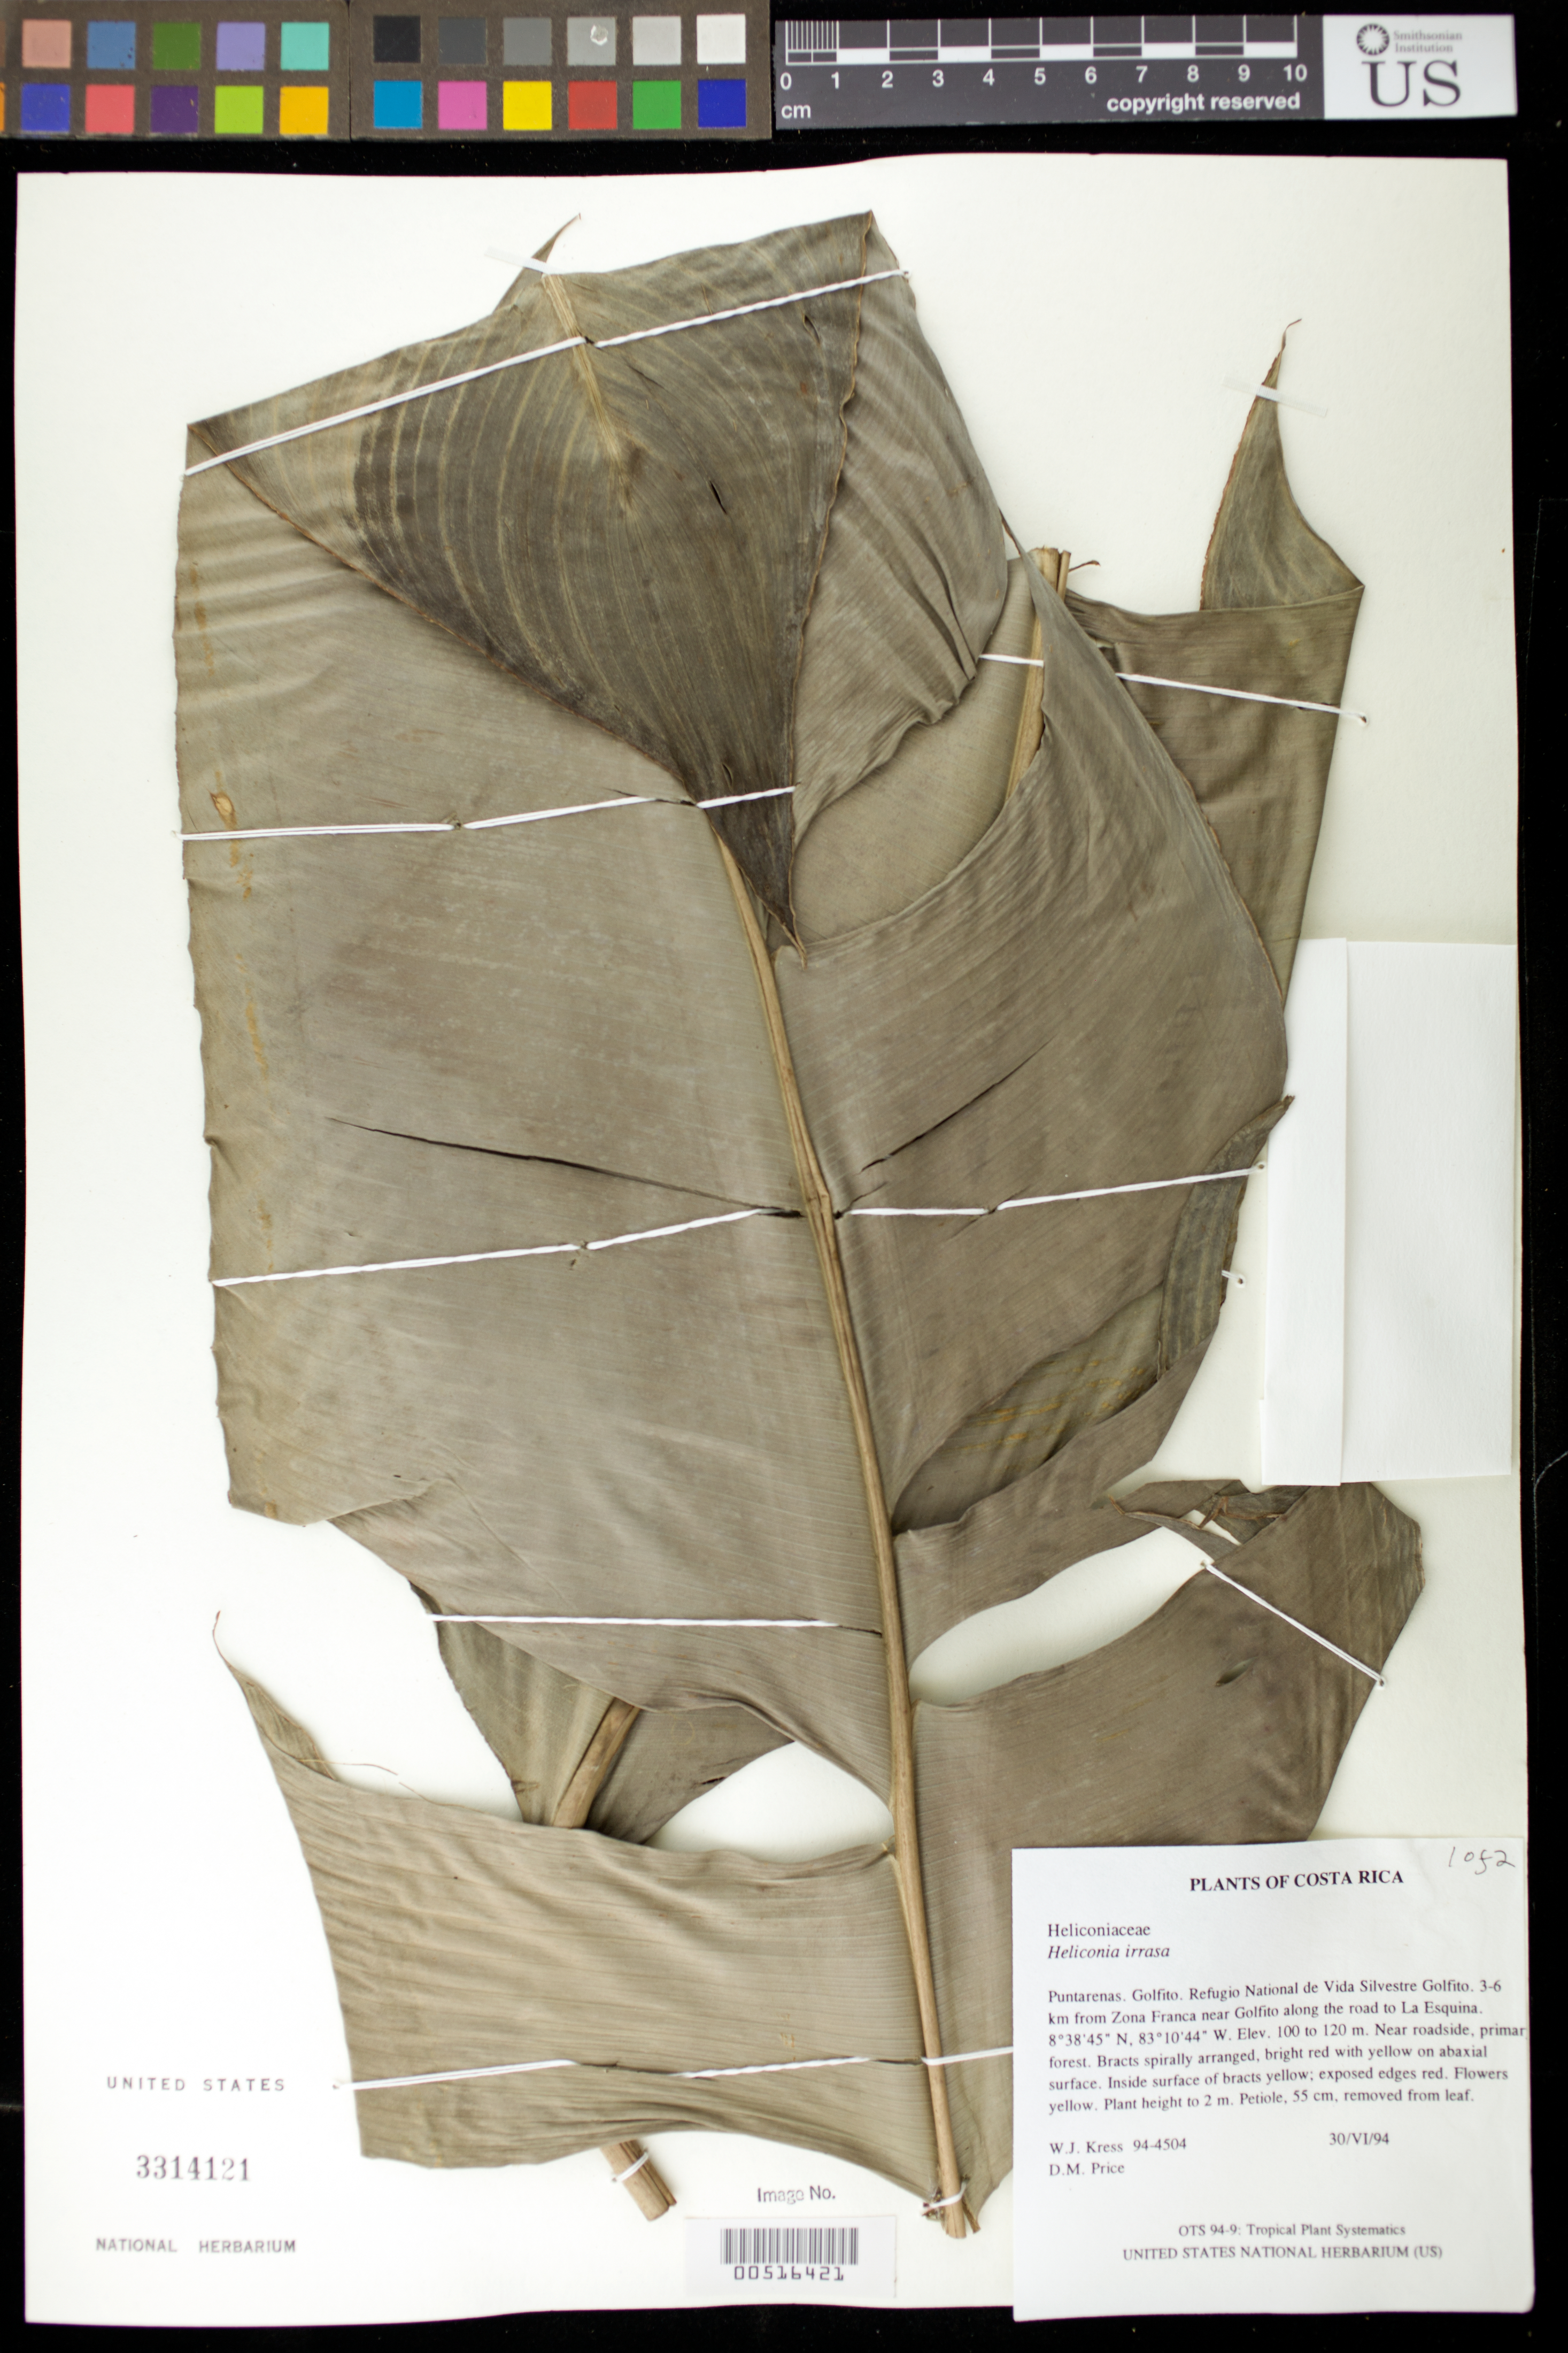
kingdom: Plantae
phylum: Tracheophyta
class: Liliopsida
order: Zingiberales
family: Heliconiaceae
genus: Heliconia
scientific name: Heliconia irrasa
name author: Lane ex R.R. Sm.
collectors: W. J. Kress & D. M. Price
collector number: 94-4504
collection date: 1994-06-30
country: Costa Rica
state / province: Puntarenas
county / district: Golfito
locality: Refugio National de Vida Silvestre Golfito. 3-6 km from Zona Franca near Golfito along the road to La Esquina.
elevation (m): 100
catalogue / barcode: US 3314121